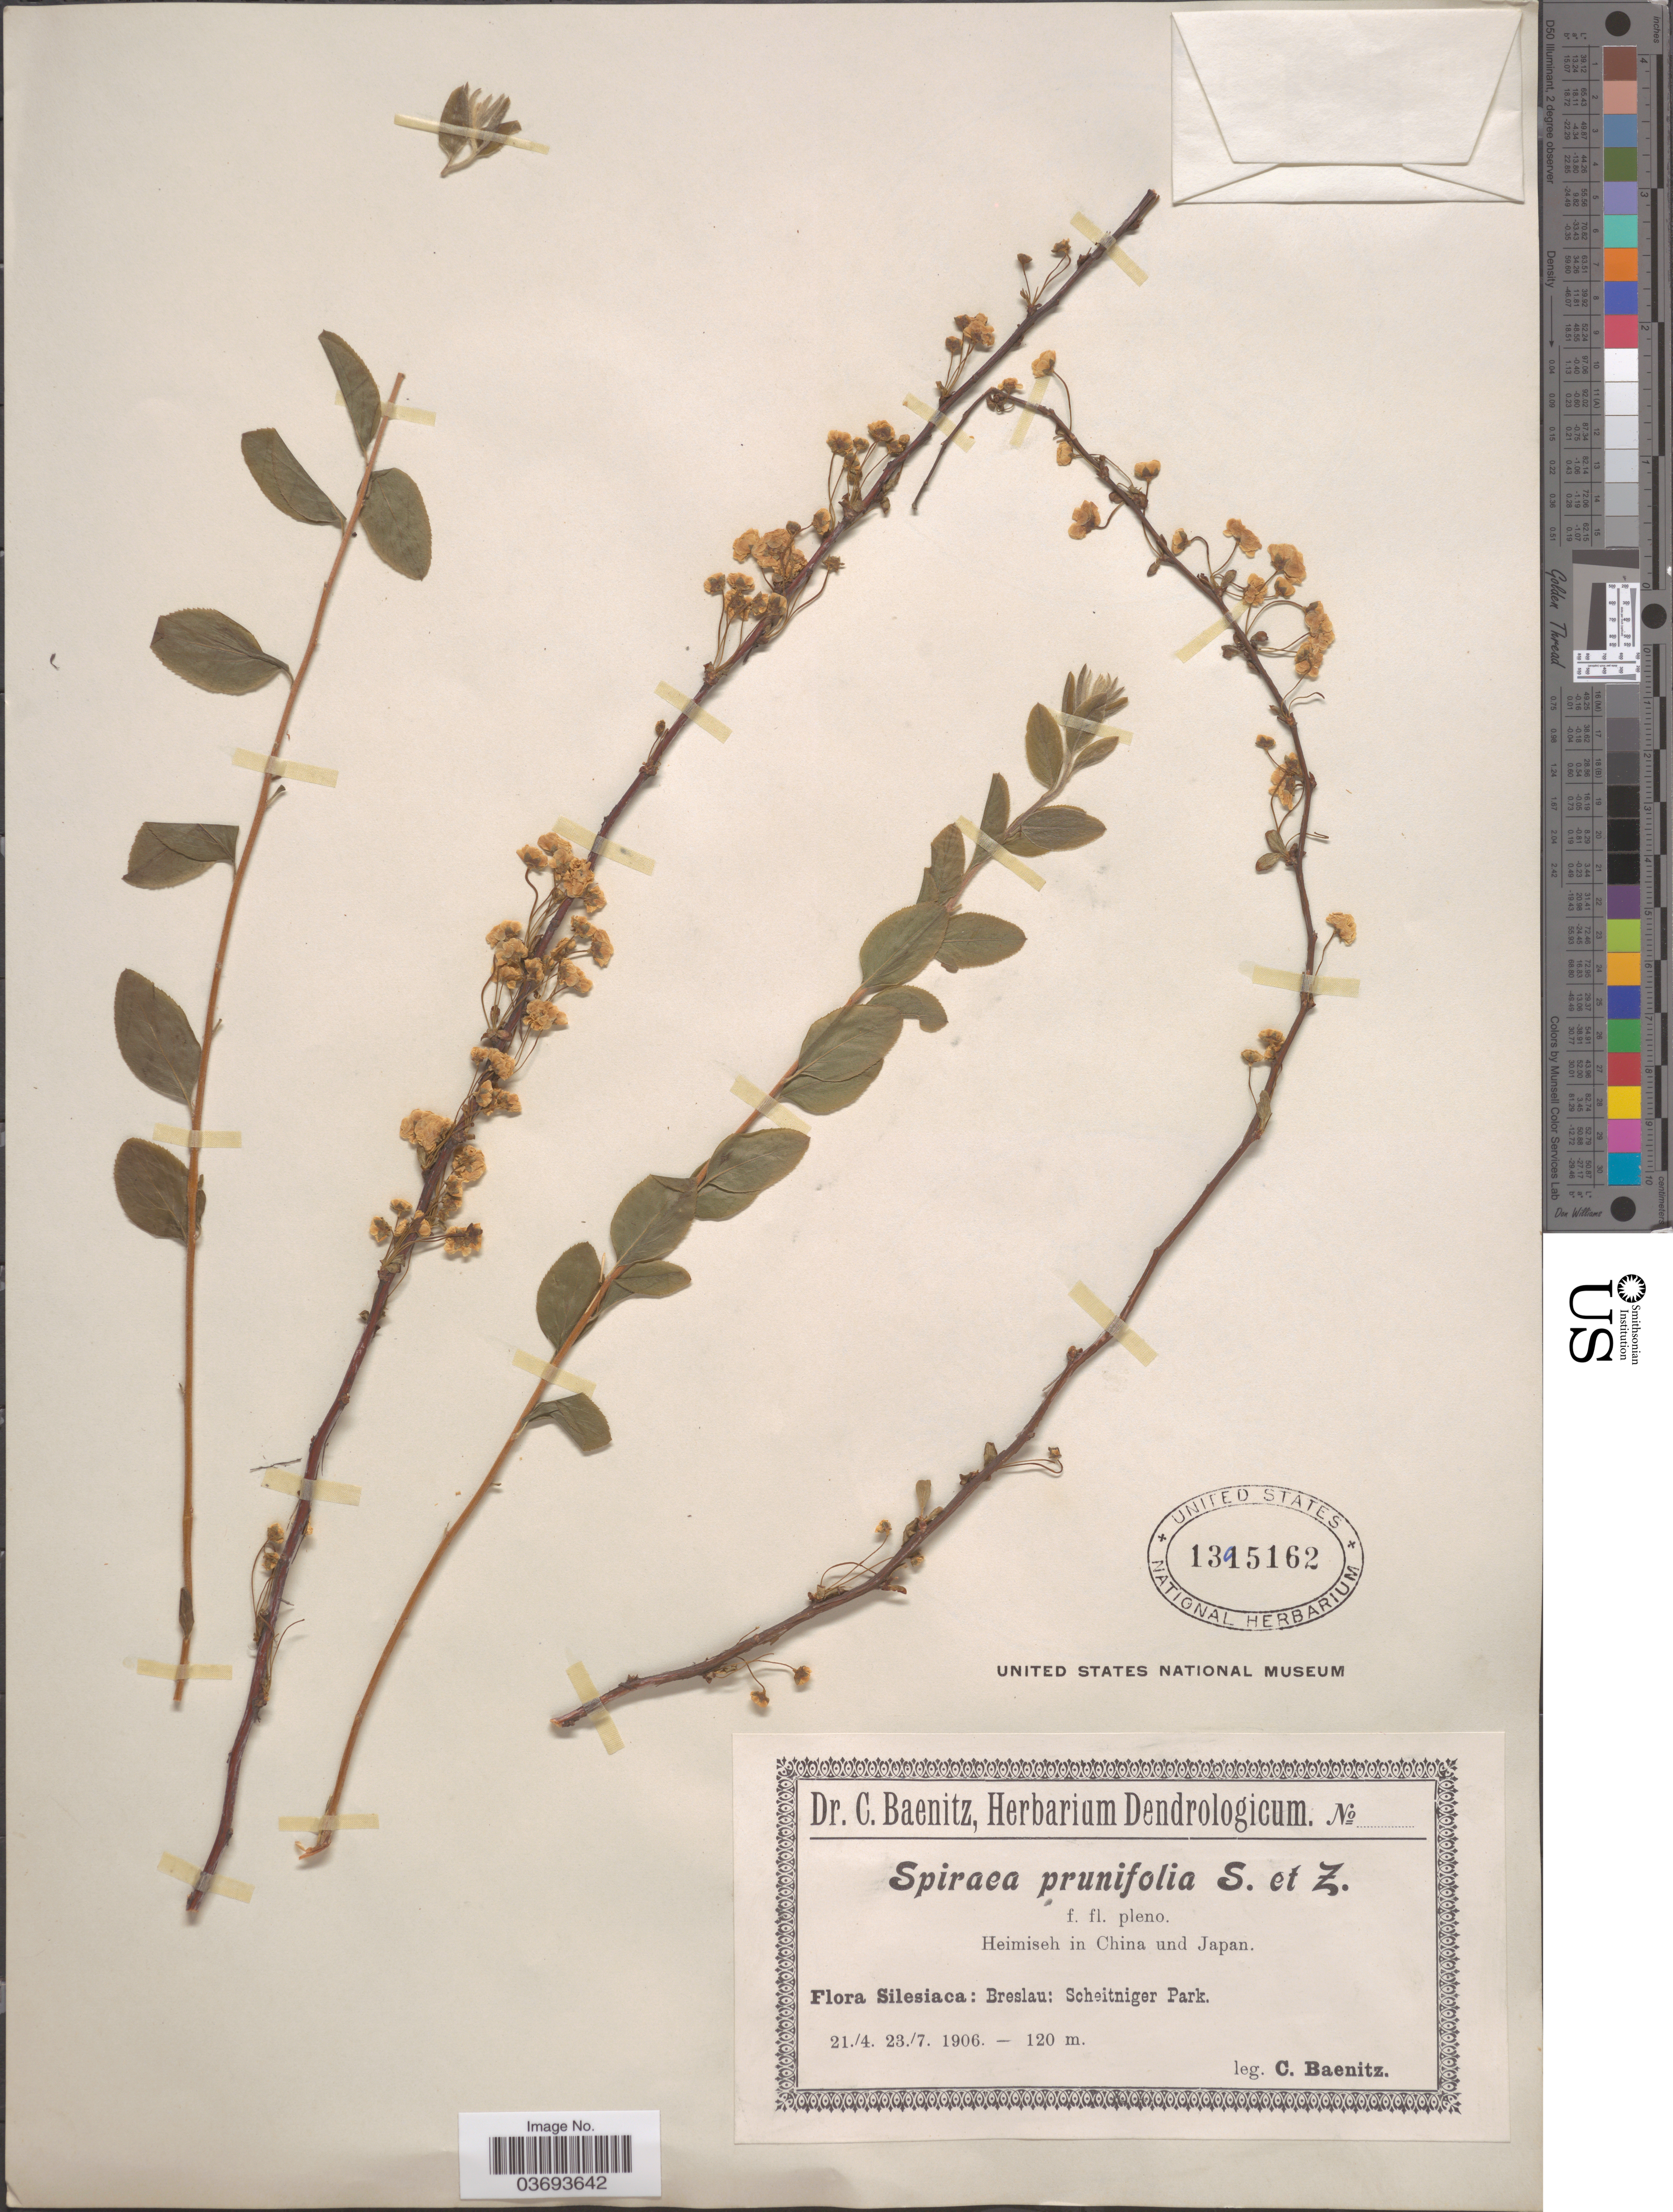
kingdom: Plantae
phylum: Tracheophyta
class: Magnoliopsida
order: Rosales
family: Rosaceae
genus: Spiraea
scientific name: Spiraea prunifolia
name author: Siebold & Zucc.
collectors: C. G. Baenitz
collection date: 1906-04-21/1906-07-23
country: Poland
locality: Silesiaca: Breslau: Scheitniger Park.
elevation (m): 120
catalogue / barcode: US 1395162